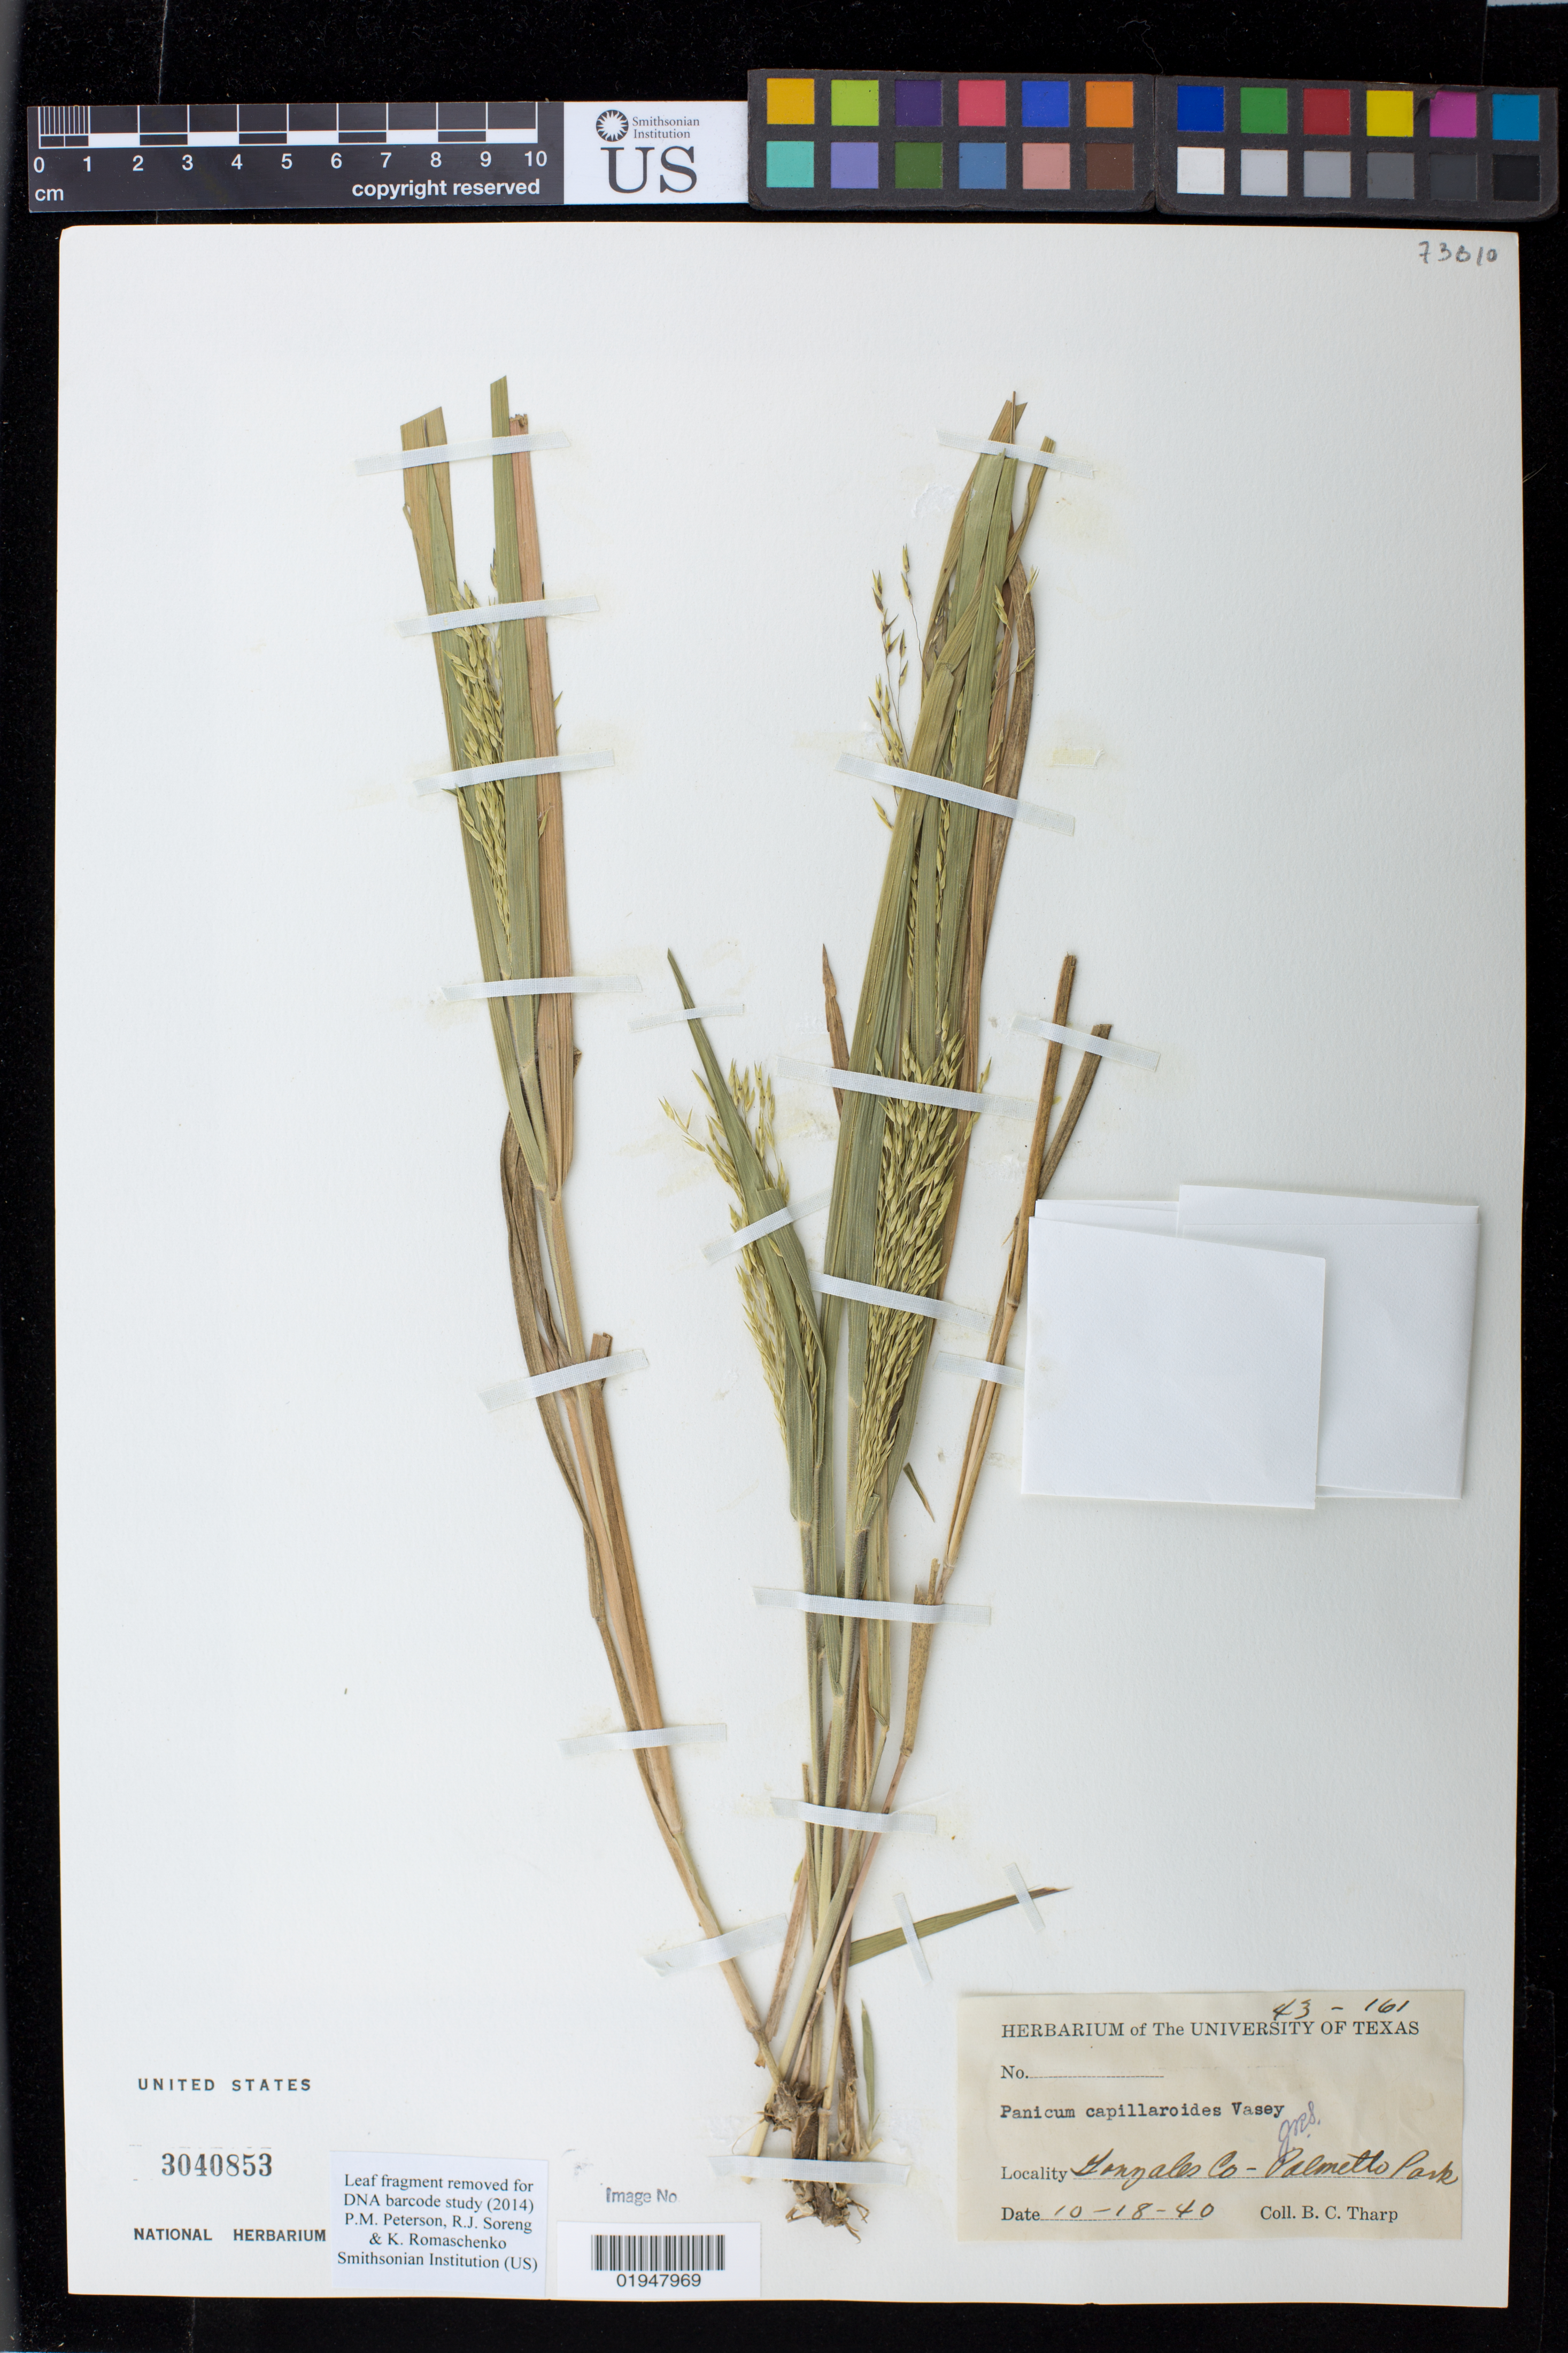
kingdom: Plantae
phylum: Tracheophyta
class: Liliopsida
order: Poales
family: Poaceae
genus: Panicum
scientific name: Panicum capillarioides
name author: Vasey in J.M. Coult.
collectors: B. C. Tharp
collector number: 43-161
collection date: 1940-10-18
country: United States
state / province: Texas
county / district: Gonzales County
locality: Palmetto Park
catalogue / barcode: US 3040853